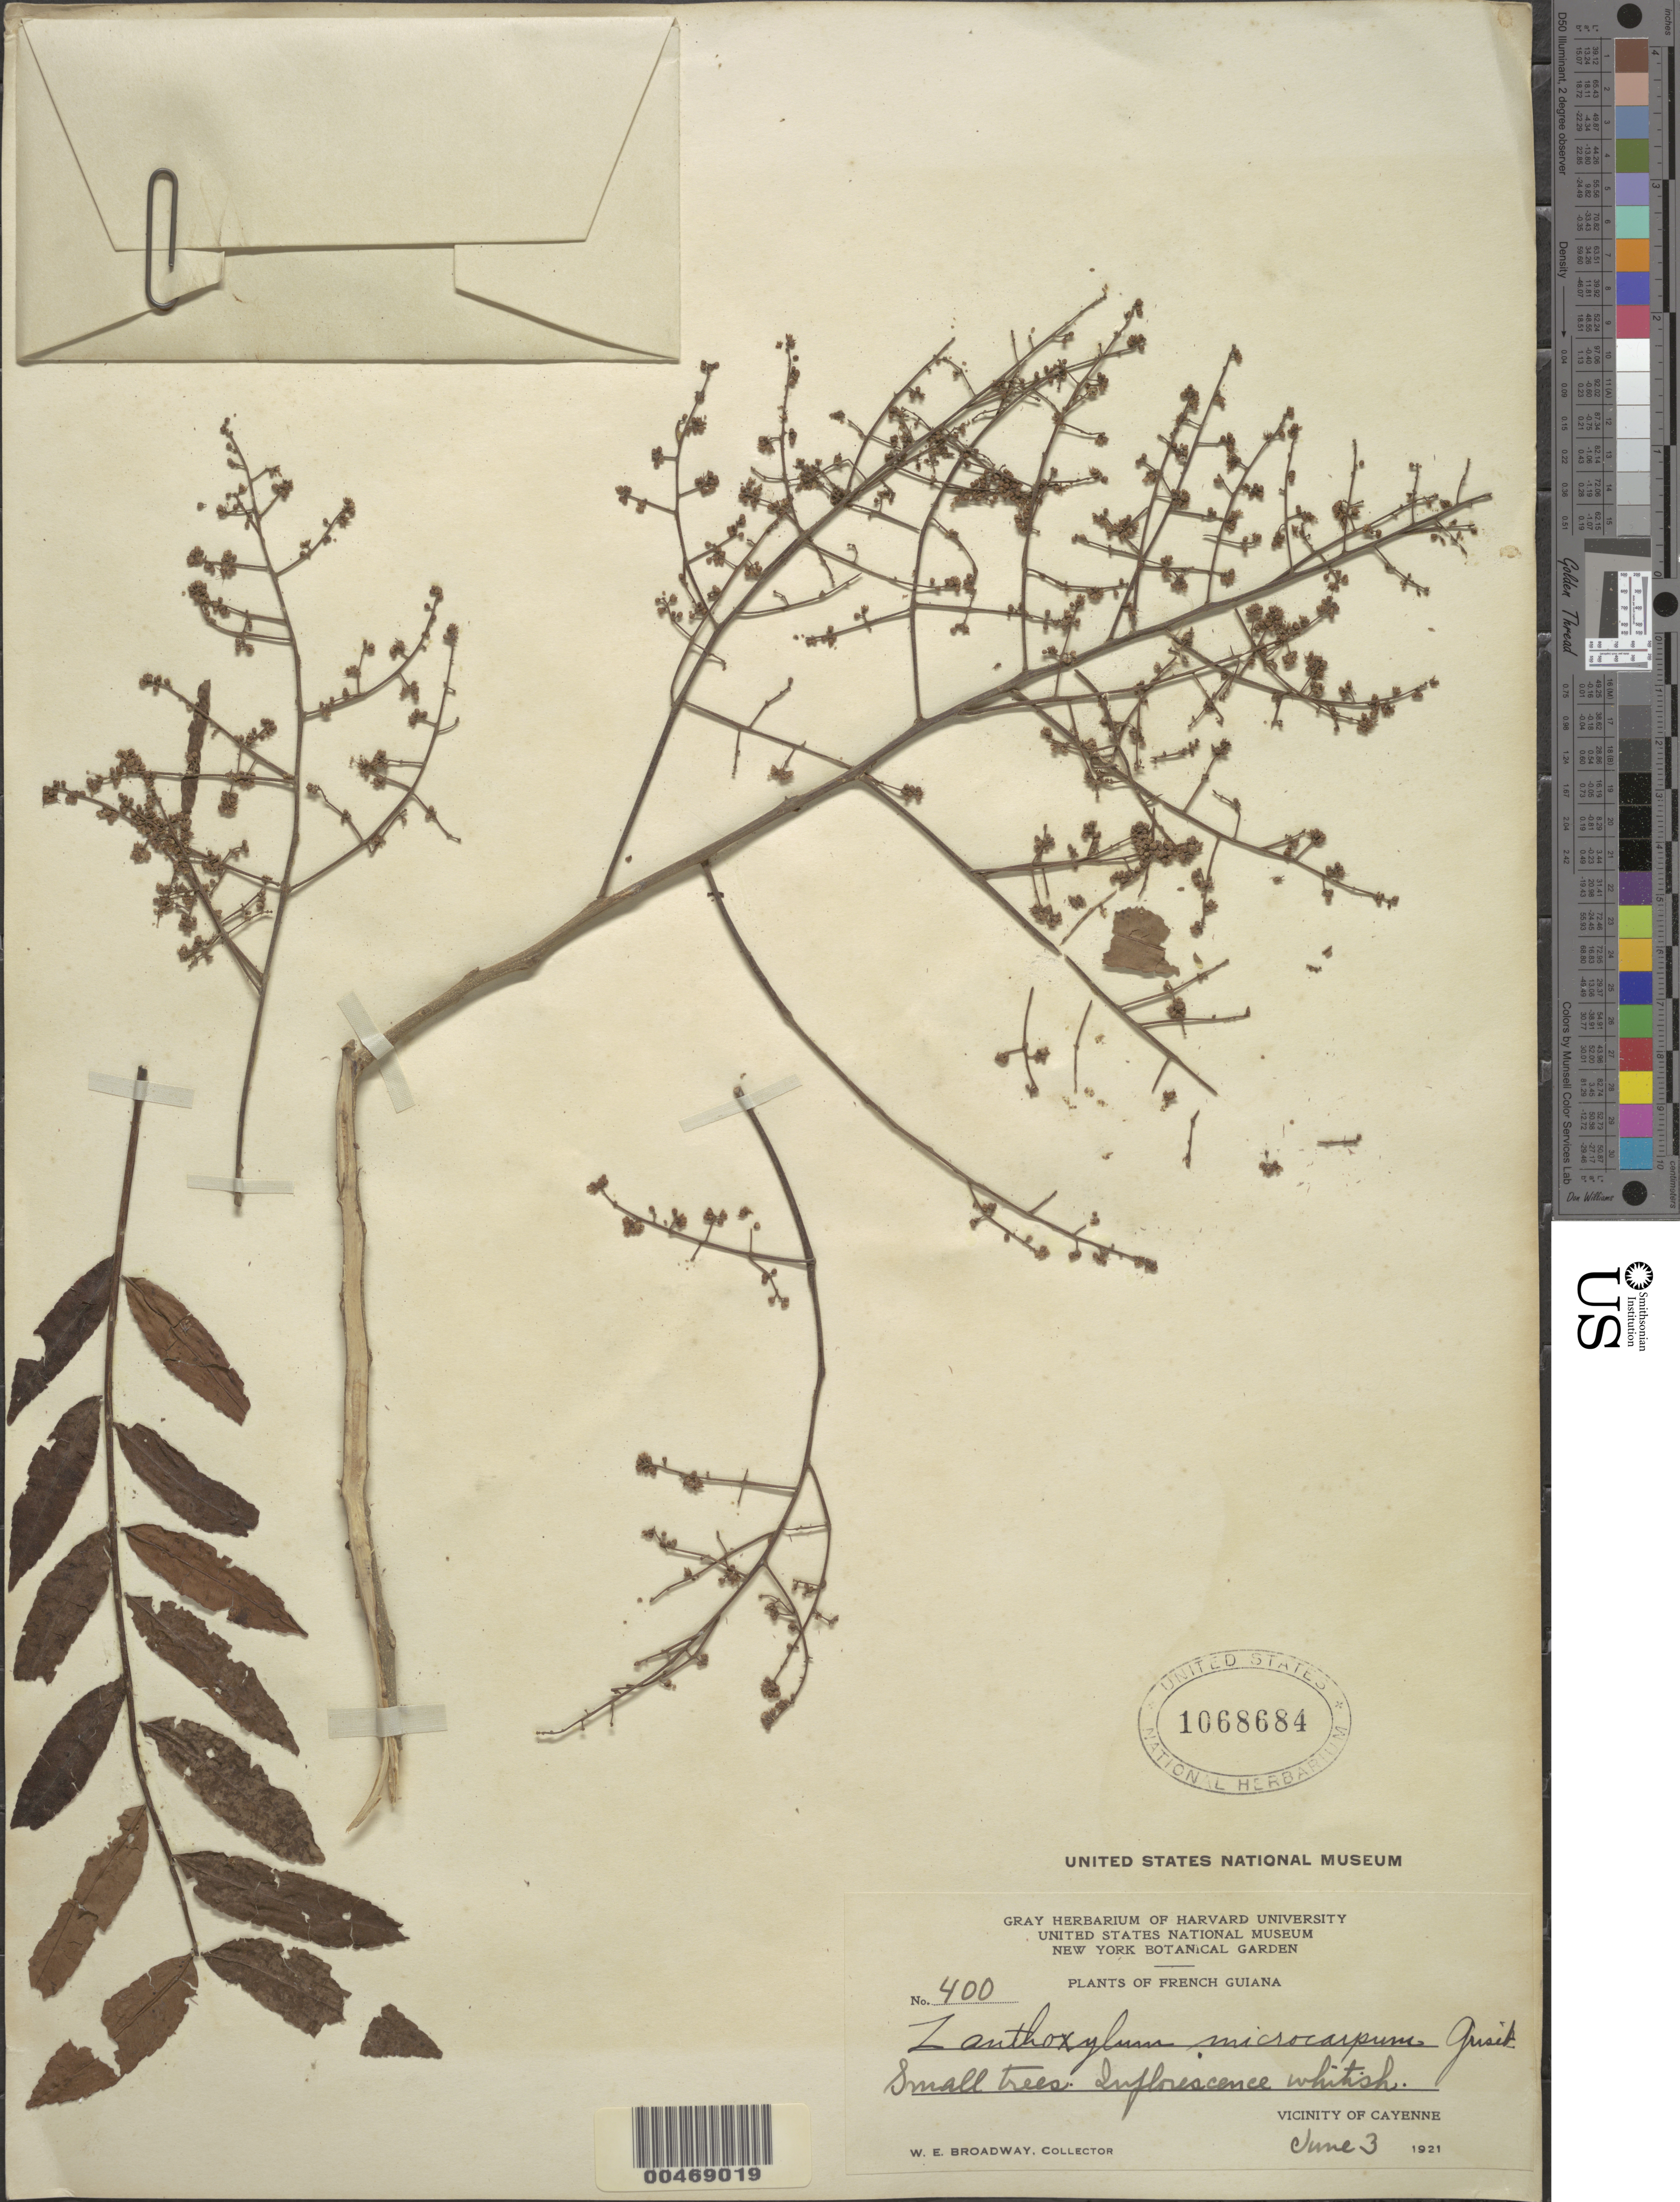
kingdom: Plantae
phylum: Tracheophyta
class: Magnoliopsida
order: Sapindales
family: Rutaceae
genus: Zanthoxylum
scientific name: Zanthoxylum rhoifolium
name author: Lam.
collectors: W. E. Broadway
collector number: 400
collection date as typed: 3-Jun-21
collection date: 1921-06-03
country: French Guiana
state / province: Cayenne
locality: Cayenne, vic.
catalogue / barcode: US 1068684